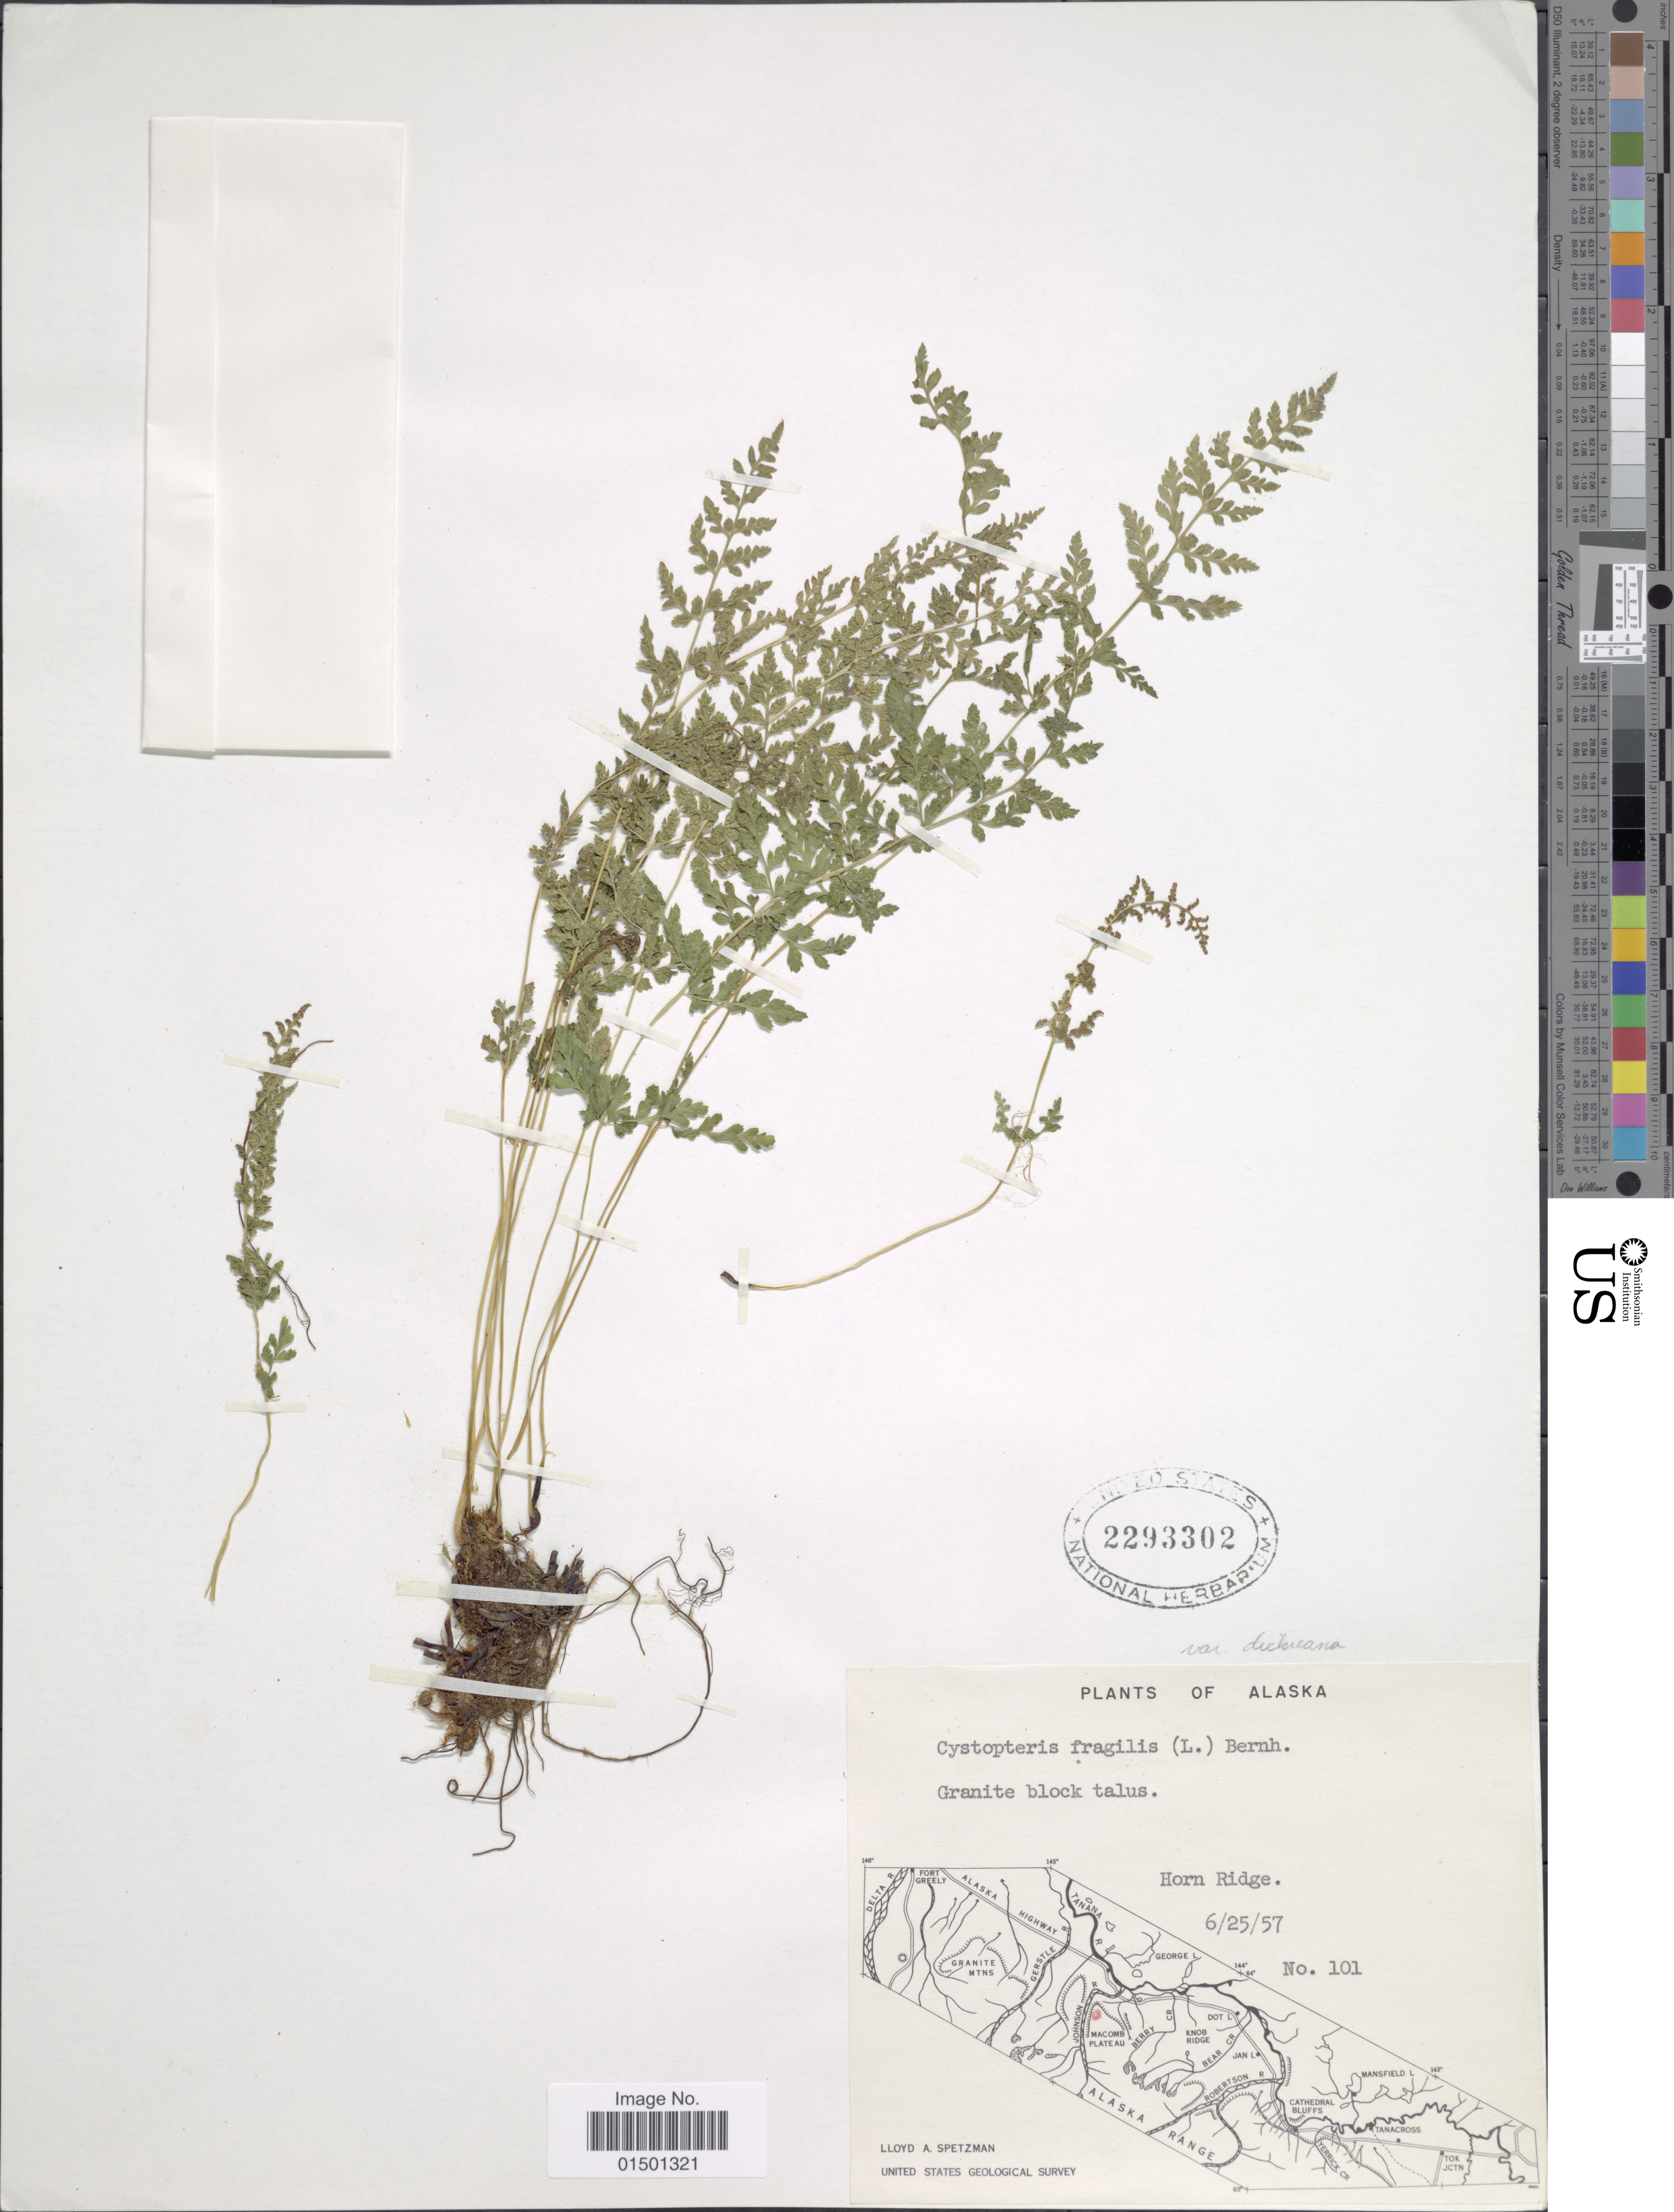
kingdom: Plantae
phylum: Tracheophyta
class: Polypodiopsida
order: Polypodiales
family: Cystopteridaceae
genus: Cystopteris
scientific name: Cystopteris fragilis var. dickieana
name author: B. Boivin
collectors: L. Spetzman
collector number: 101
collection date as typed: Transcribed d/m/y: 25/6/57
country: United States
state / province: Alaska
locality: Horn Ridge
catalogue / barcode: US 2293302